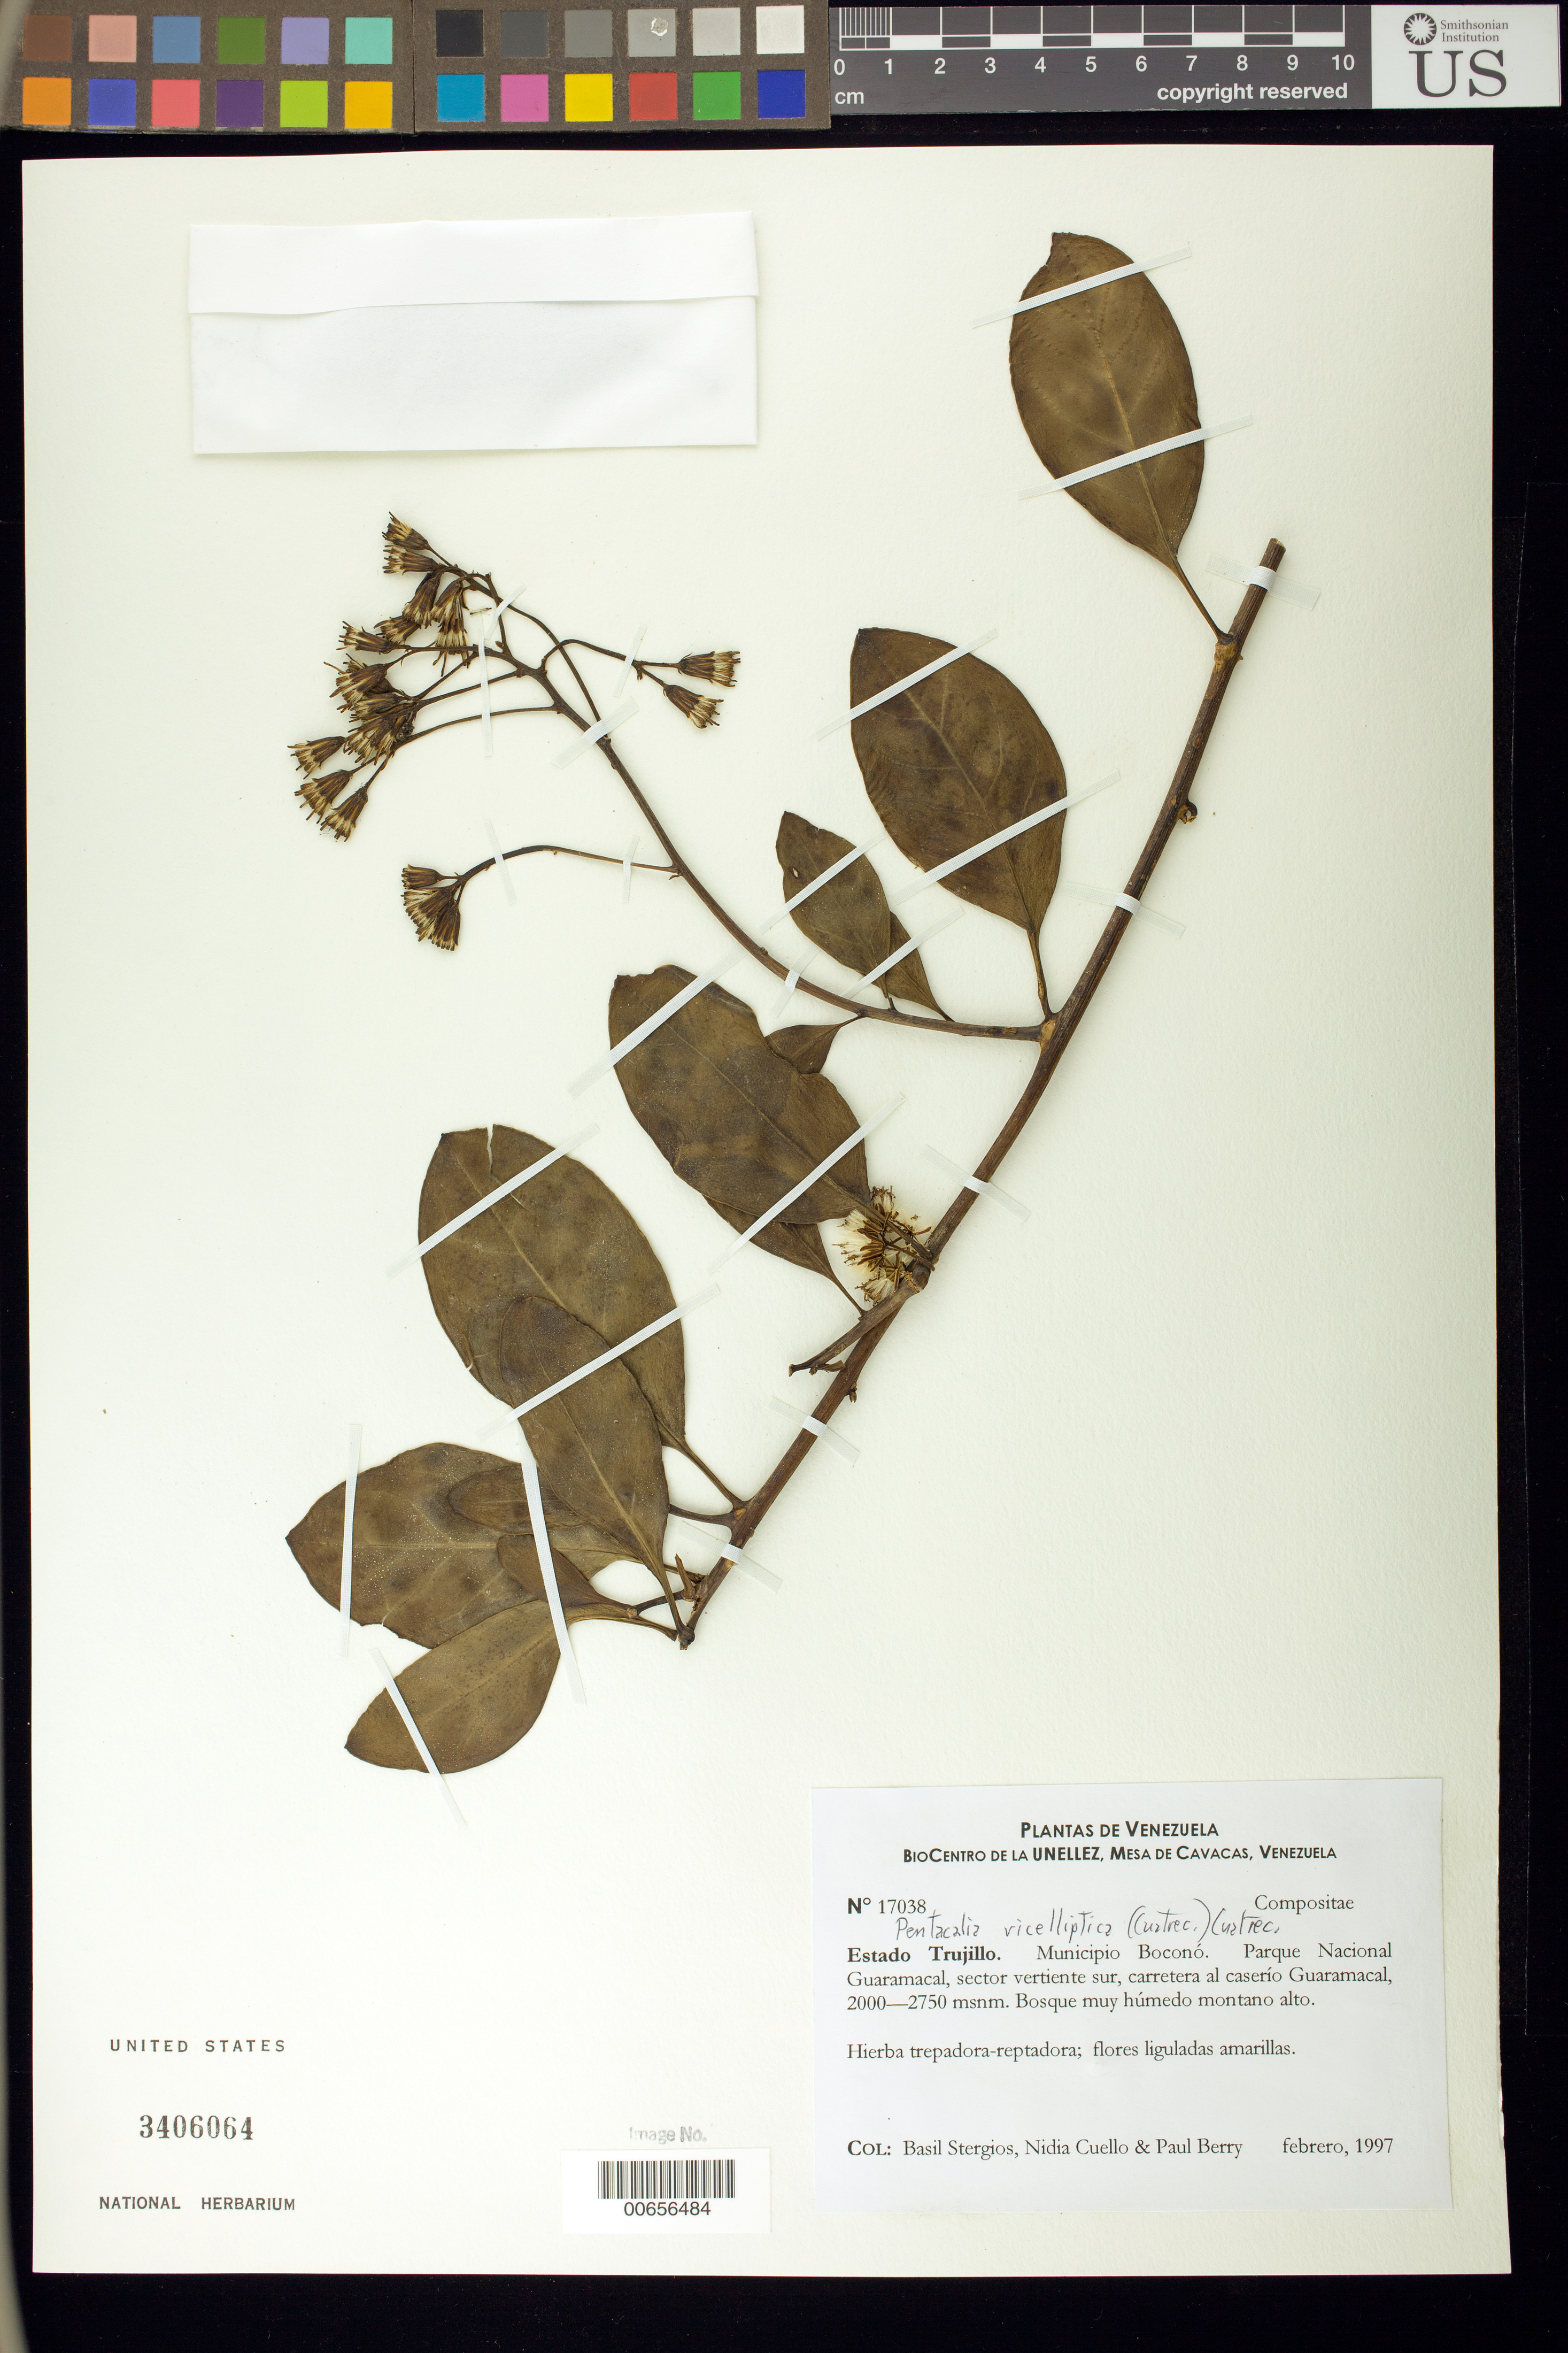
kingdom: Plantae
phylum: Tracheophyta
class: Magnoliopsida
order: Asterales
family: Asteraceae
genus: Pentacalia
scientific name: Pentacalia vicelliptica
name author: (Cuatrec.) Cuatrec.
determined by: Robinson, Harold E., (US)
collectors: B. G. Stergios, N. L. Cuello & P. Berry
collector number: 17038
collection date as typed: Feb 1997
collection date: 1997-02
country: Venezuela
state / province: Trujillo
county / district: Boconó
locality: Parque Nacional Guaramacal. Sector vertiente S. Carretera al caserío Guaramacal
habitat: Bosque muy húmedo montano alto.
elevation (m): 2000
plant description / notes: MY, PORT, US, VEN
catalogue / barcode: US 3406064